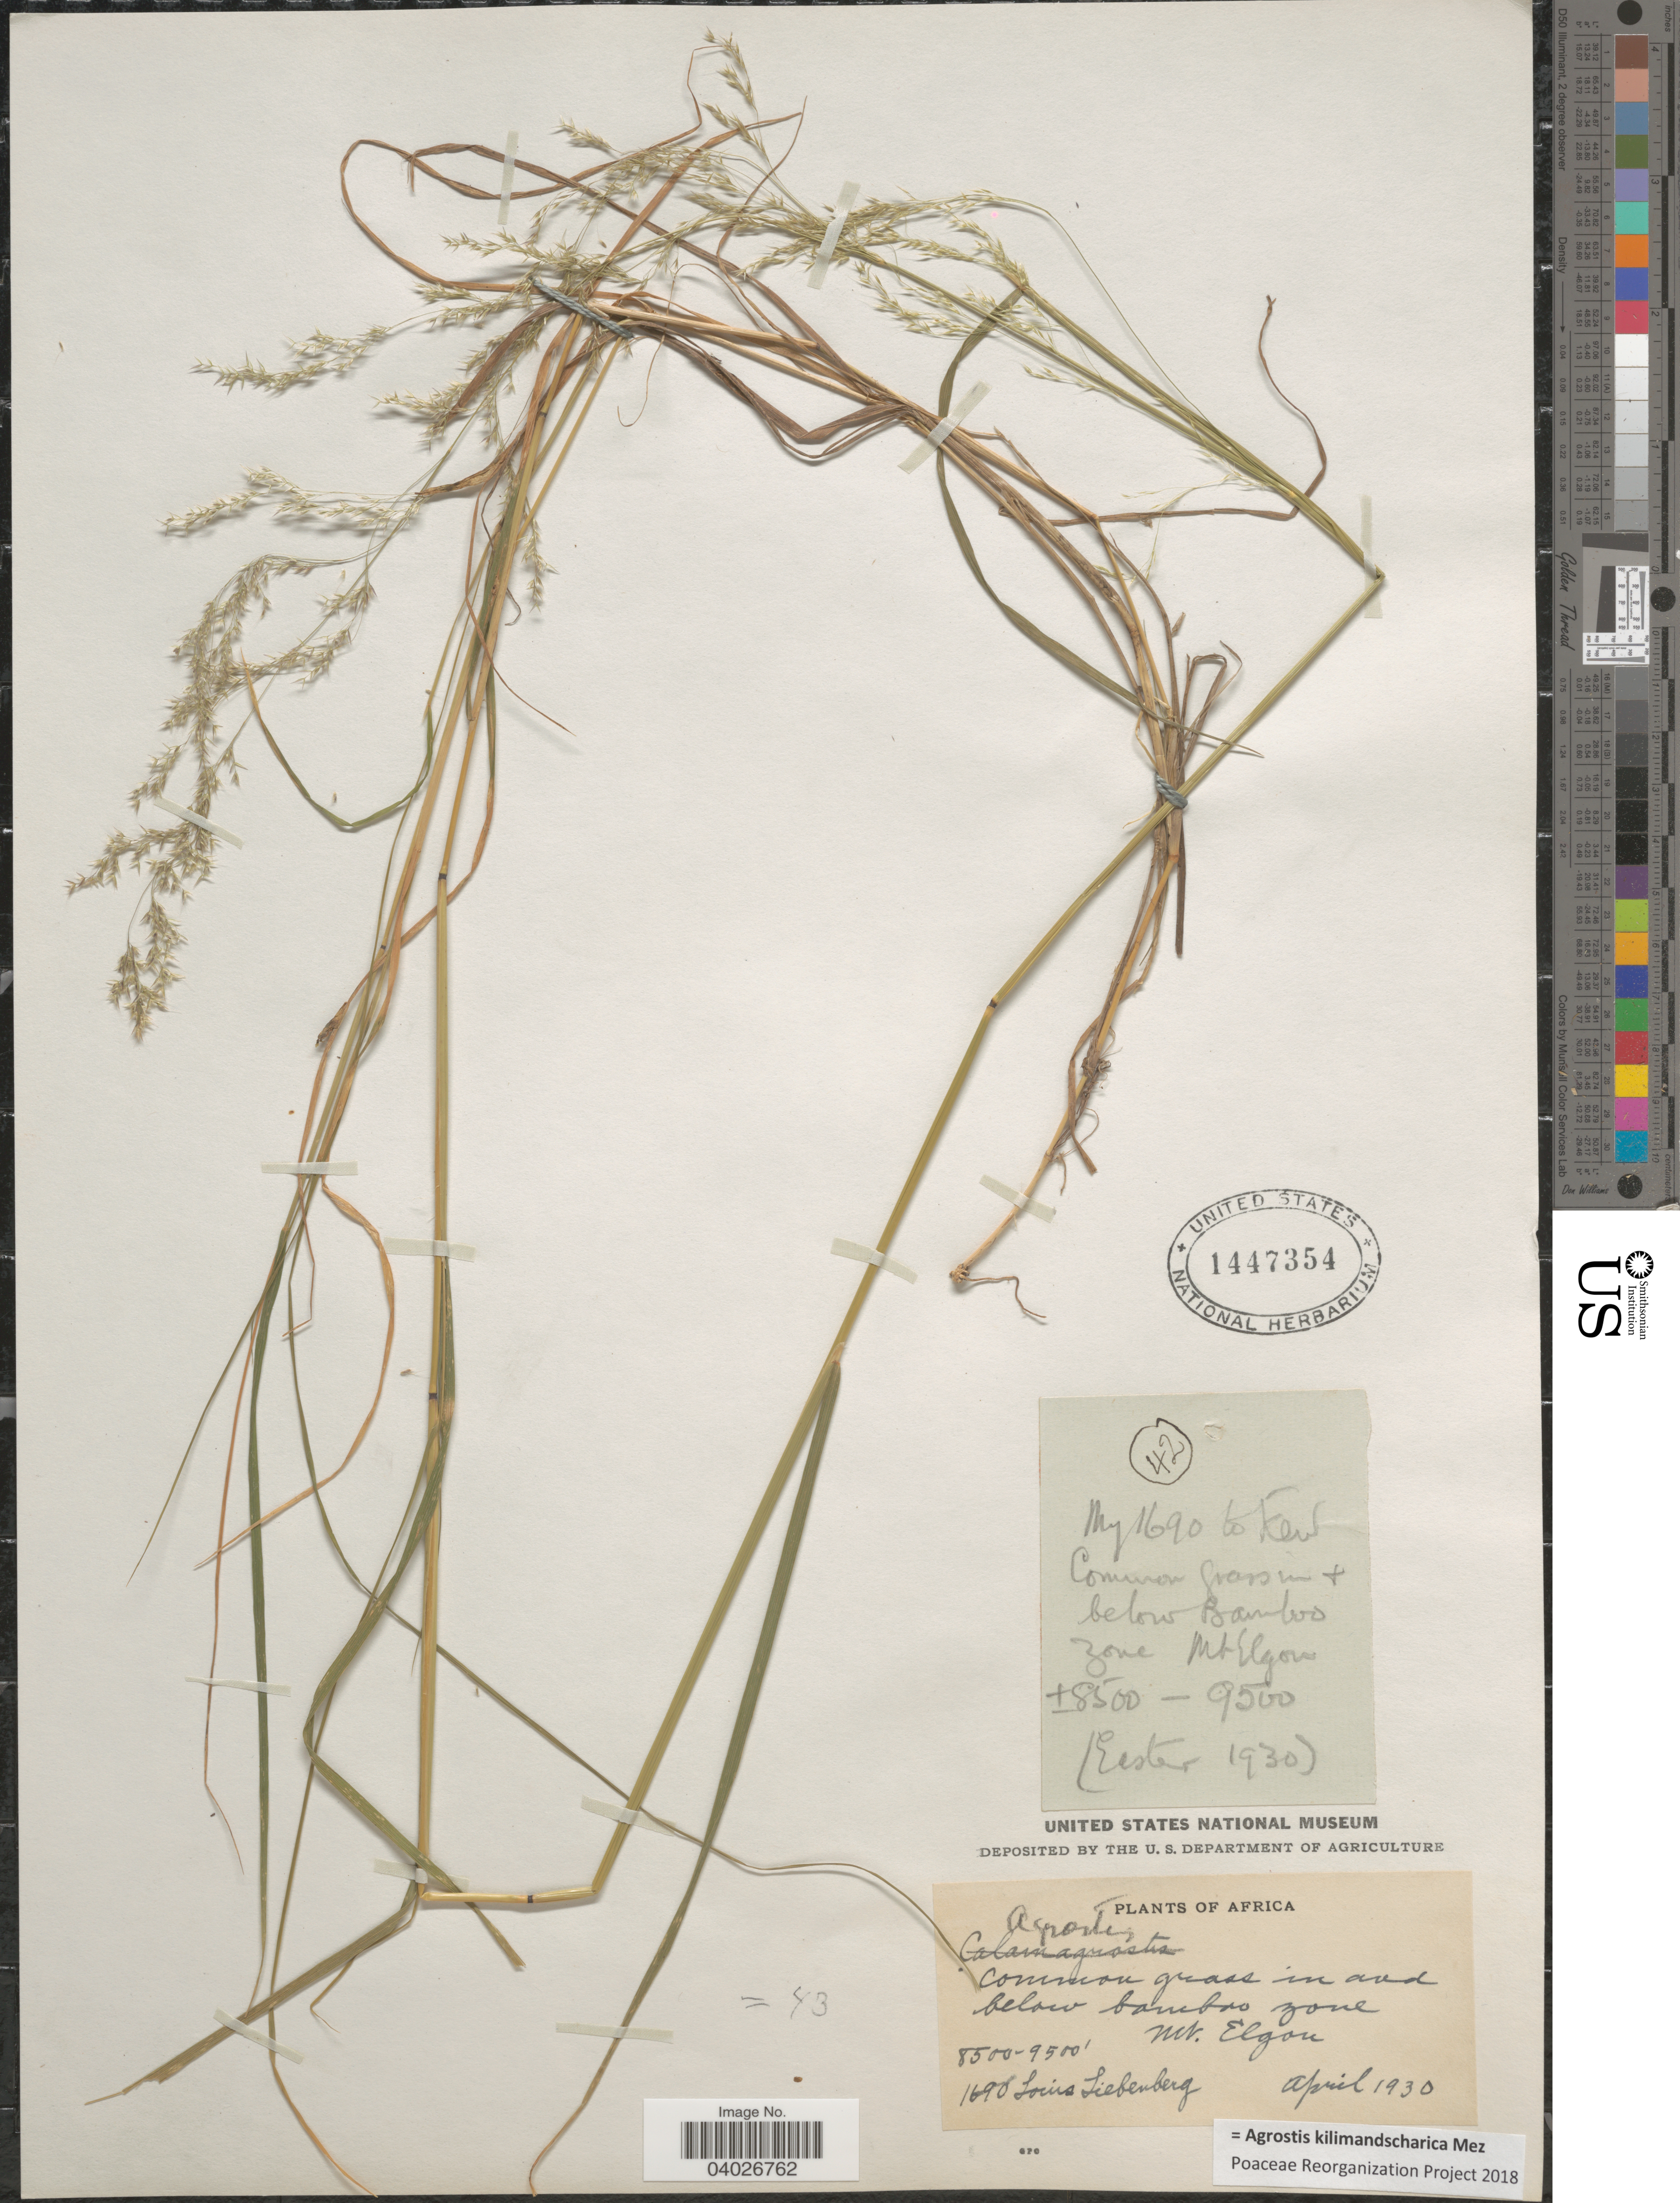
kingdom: Plantae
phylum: Tracheophyta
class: Liliopsida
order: Poales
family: Poaceae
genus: Agrostis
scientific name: Agrostis kilimandscharica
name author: Mez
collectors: L. Liebenberg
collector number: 1690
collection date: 1930-04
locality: Africa. In and below bamboo zone Mt. Elgon.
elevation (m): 2591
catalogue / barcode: US 1447354